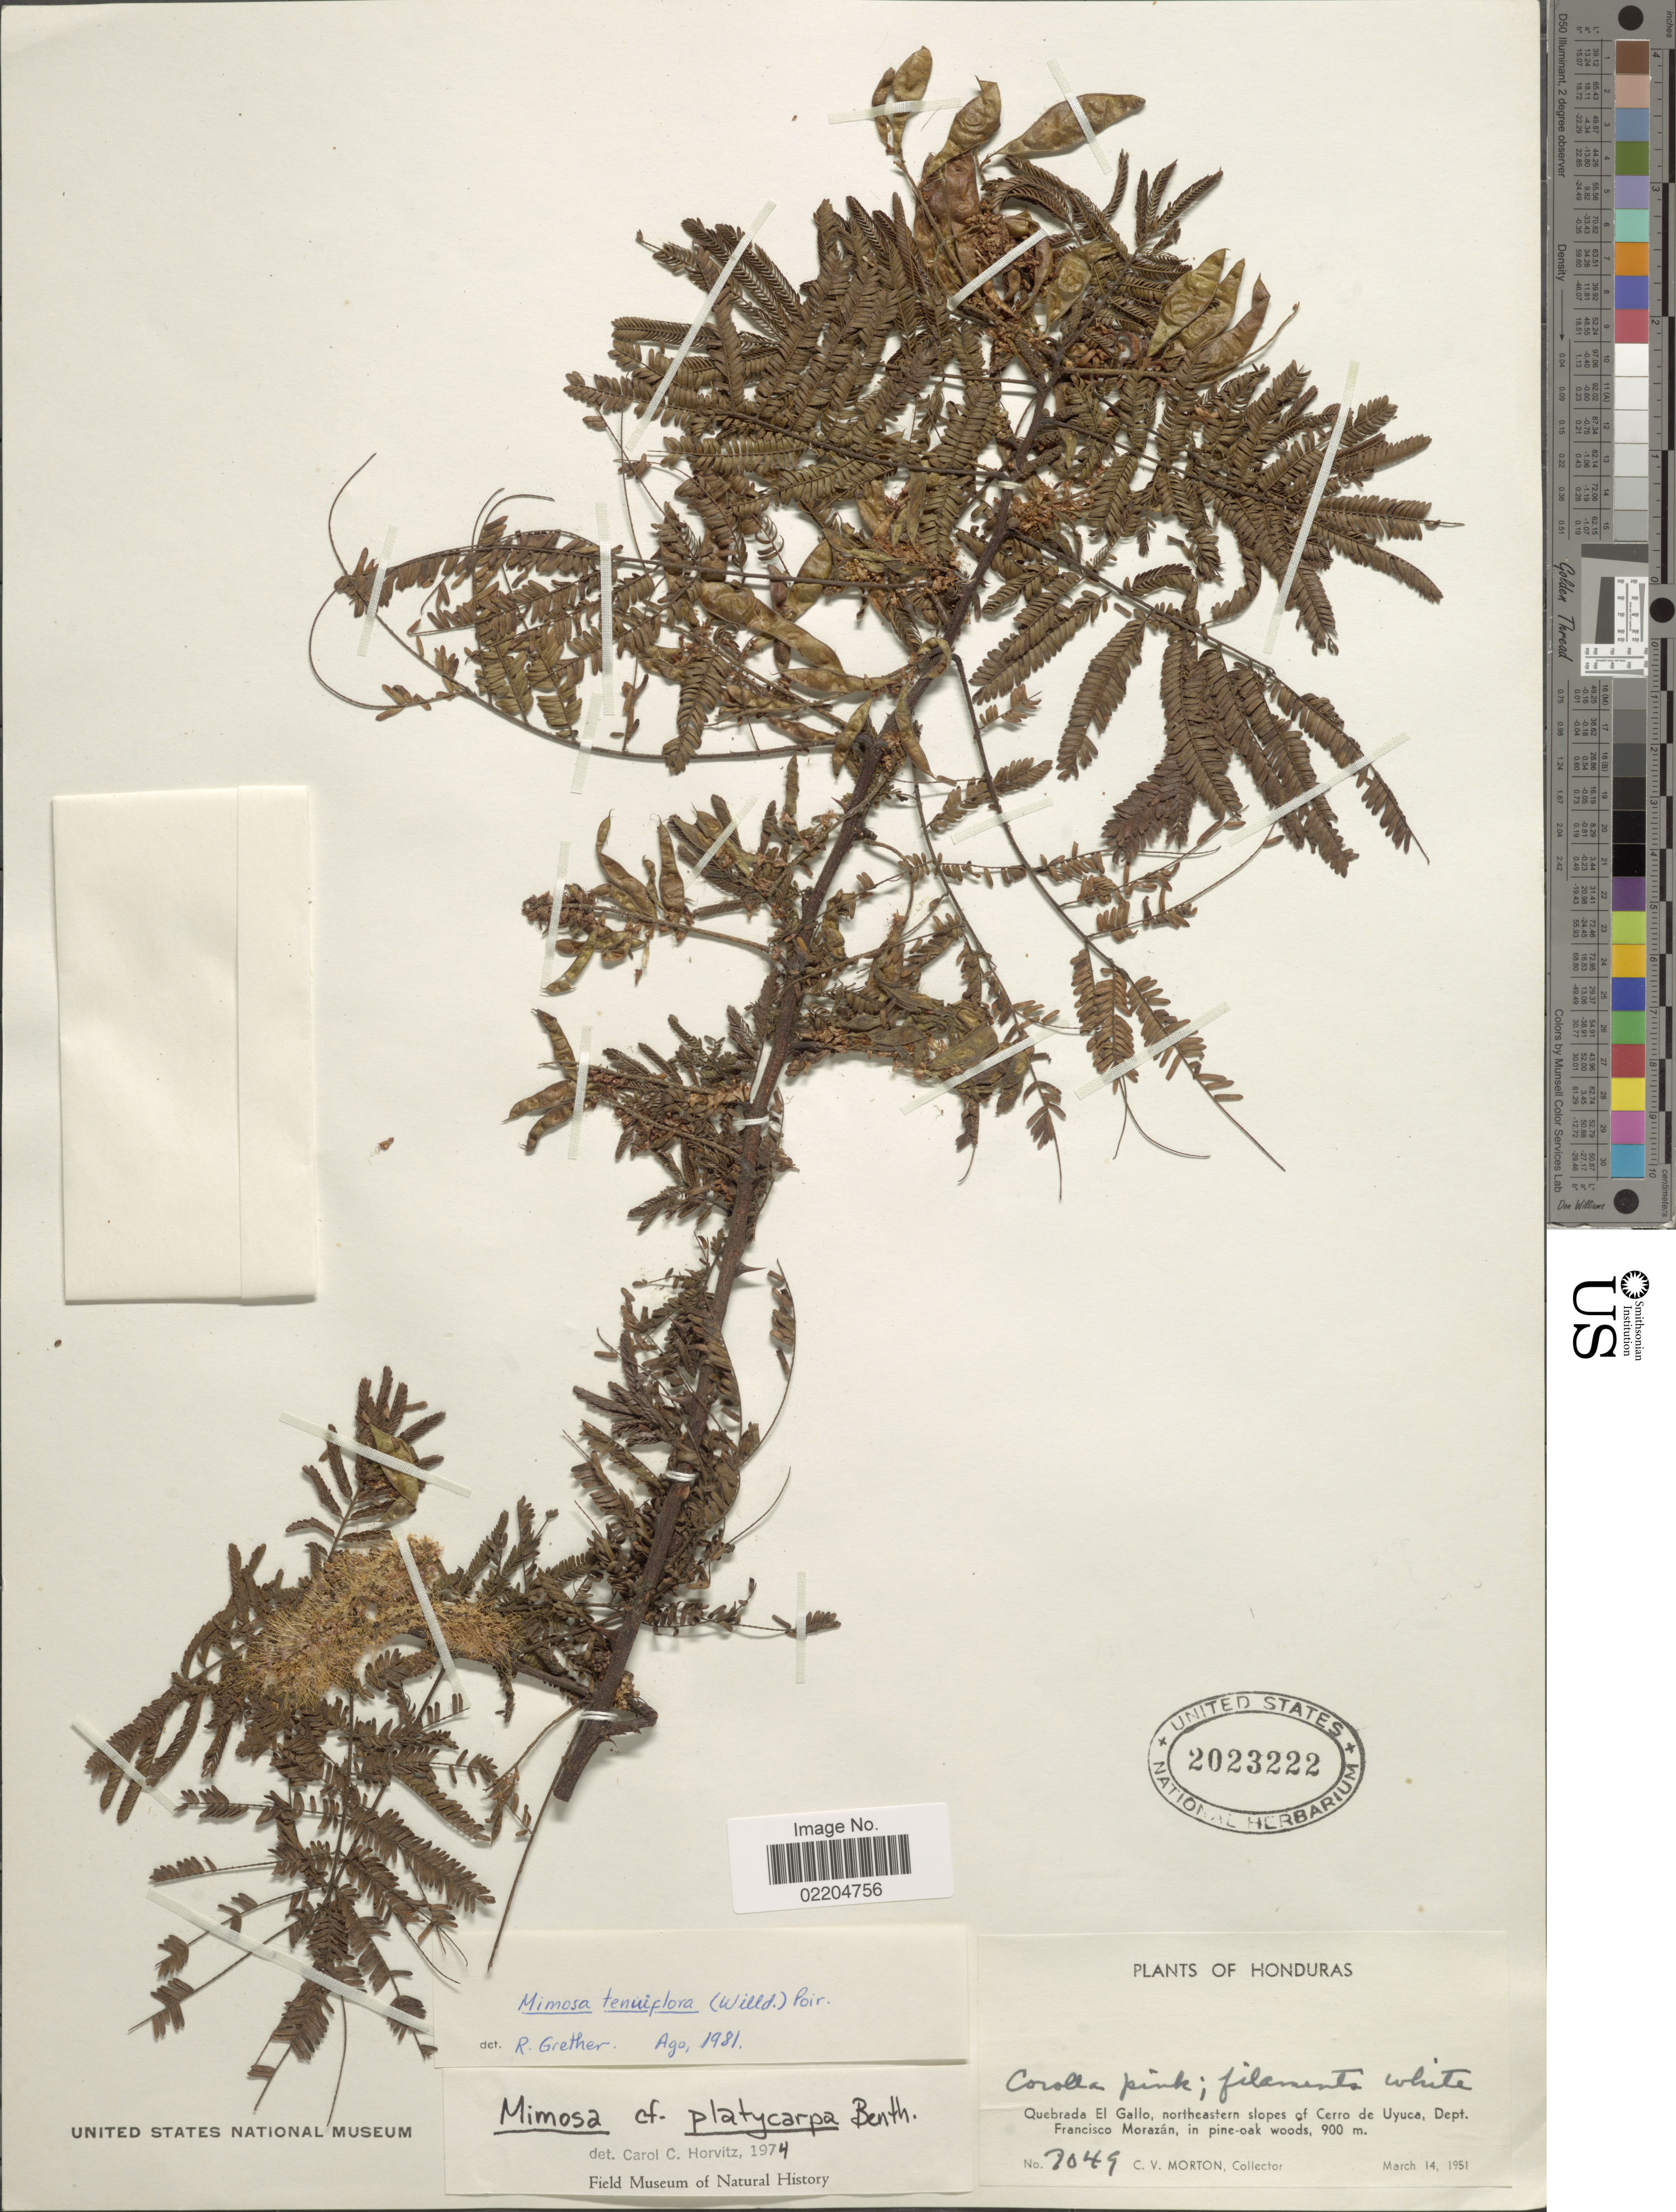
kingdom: Plantae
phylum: Tracheophyta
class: Magnoliopsida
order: Fabales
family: Fabaceae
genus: Mimosa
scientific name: Mimosa tenuiflora Benth., nom. illeg. hom.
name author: Benth.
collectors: C. V. Morton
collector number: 7049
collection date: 1951-03-14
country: Honduras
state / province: Fco. Morazán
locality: Quebrada El Gallo, northeastern slopes of Cerro de Uyuca, Dept. Francisco Morazan, in pine-oak woods.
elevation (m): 900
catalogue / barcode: US 2023222